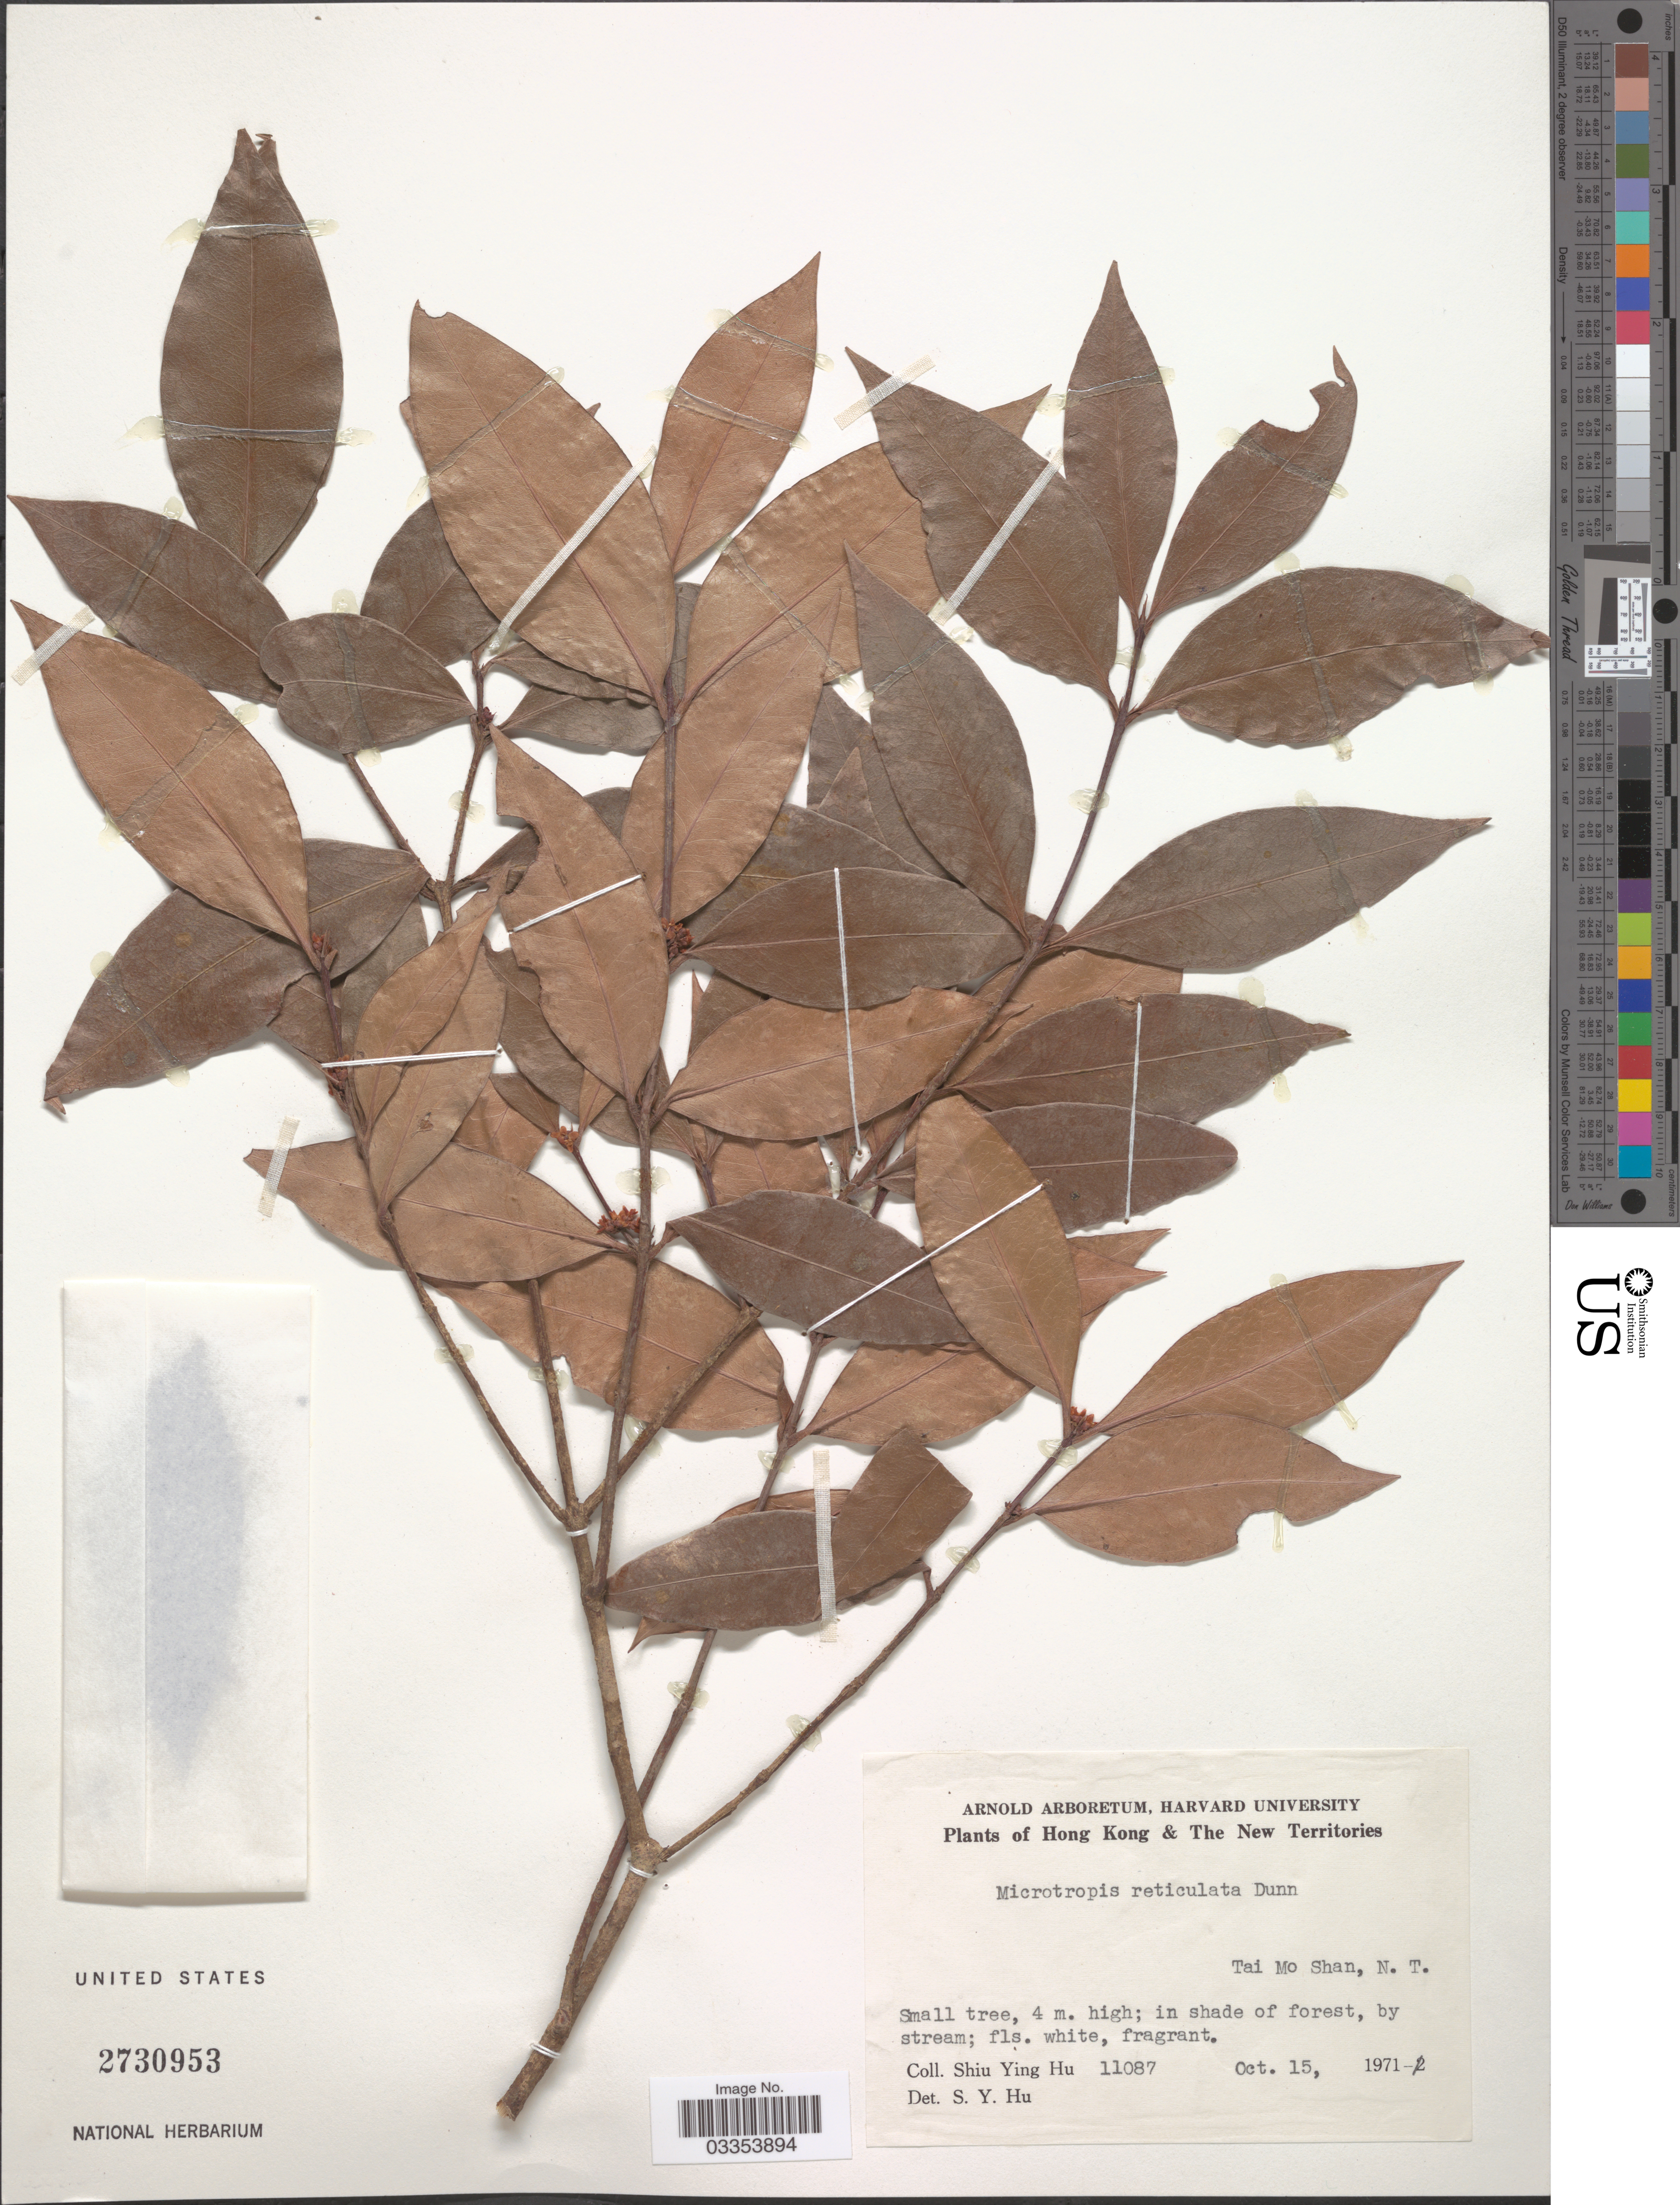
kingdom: Plantae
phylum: Tracheophyta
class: Magnoliopsida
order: Celastrales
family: Celastraceae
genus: Microtropis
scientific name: Microtropis reticulata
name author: Dunn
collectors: S. Y. Hu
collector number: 11087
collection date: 1971-10-15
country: China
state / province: Hong Kong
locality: Hong Kong & The New Territories. Tai Mo Shan, N. T.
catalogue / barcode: US 2730953